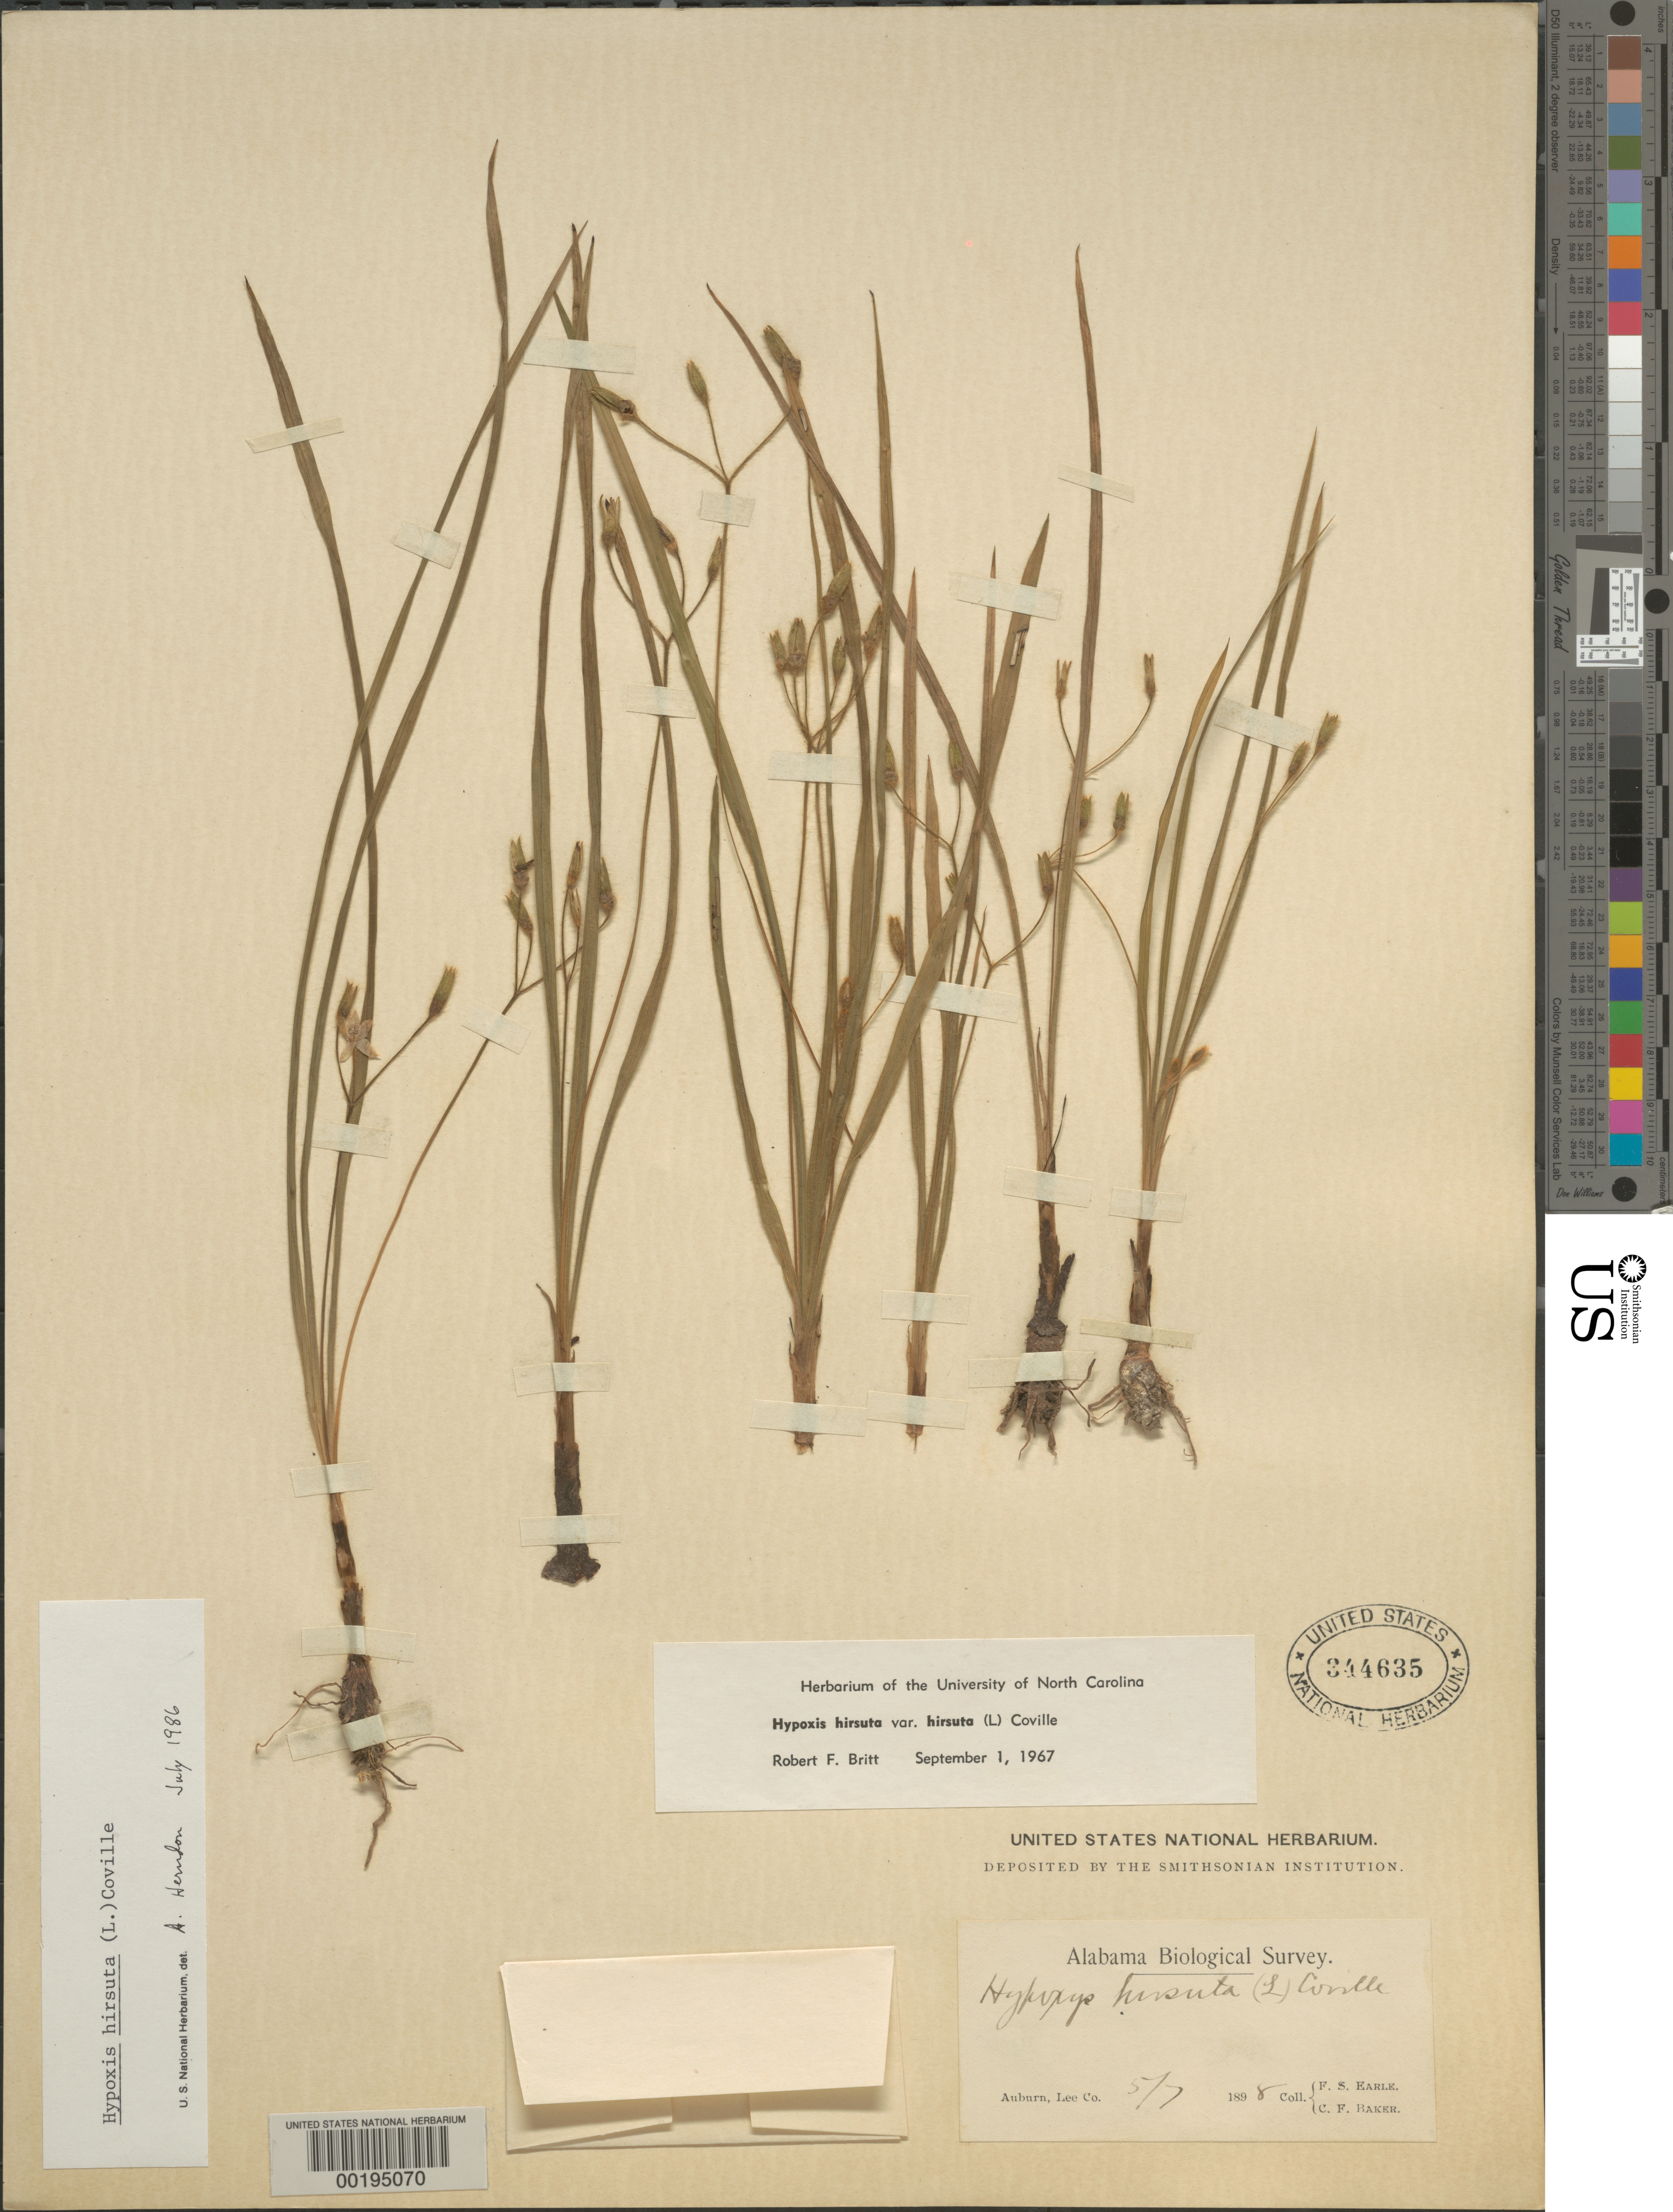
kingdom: Plantae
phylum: Tracheophyta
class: Liliopsida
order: Asparagales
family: Hypoxidaceae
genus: Hypoxis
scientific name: Hypoxis hirsuta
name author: (L.) Coville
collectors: F. S. Earle & C. F. Baker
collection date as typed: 07 May 1898 or 05 Jul 1898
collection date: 1898-05-07 or 1898-07-05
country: United States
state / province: Alabama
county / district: Lee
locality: Auburn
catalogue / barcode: US 344635